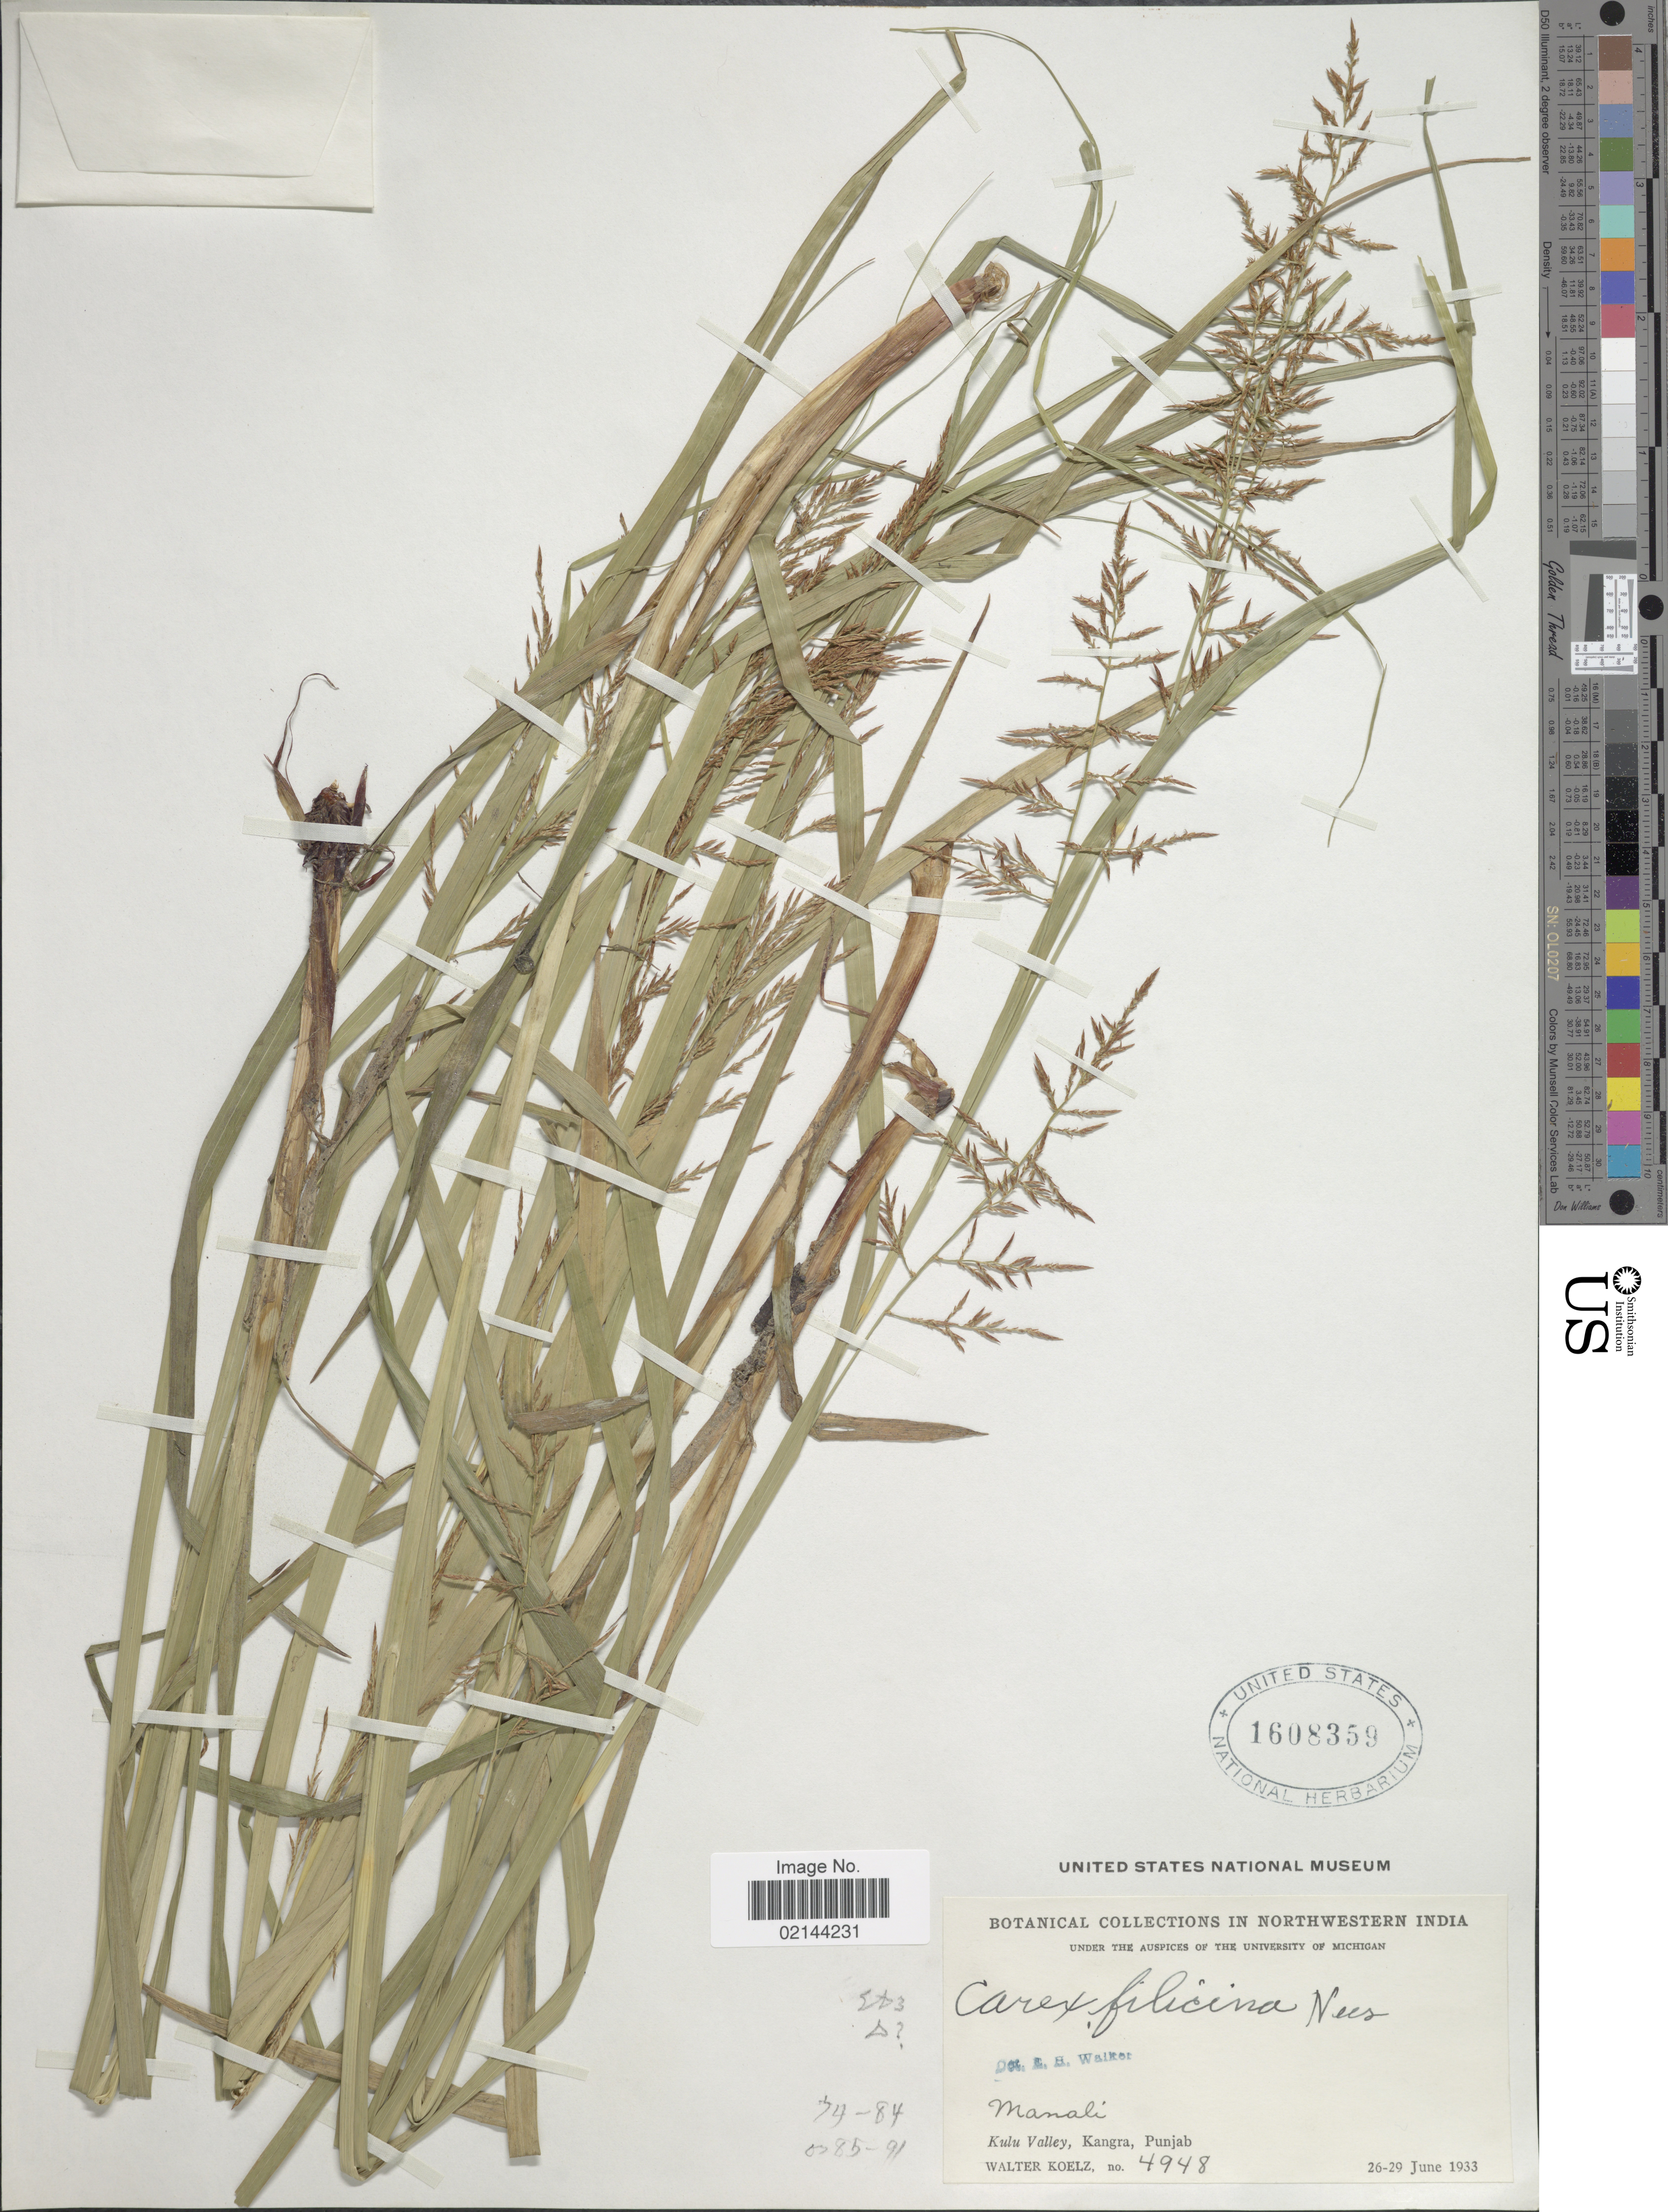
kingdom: Plantae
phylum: Tracheophyta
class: Liliopsida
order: Poales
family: Cyperaceae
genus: Carex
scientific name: Carex cruciata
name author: Wahlenb.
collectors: W. N. Koelz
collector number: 4948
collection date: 1933-06-26/1933-06-29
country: India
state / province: Punjab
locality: In Northwestern India, Manali, Kulu Valley, Kangra, Punjab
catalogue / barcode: US 1608359